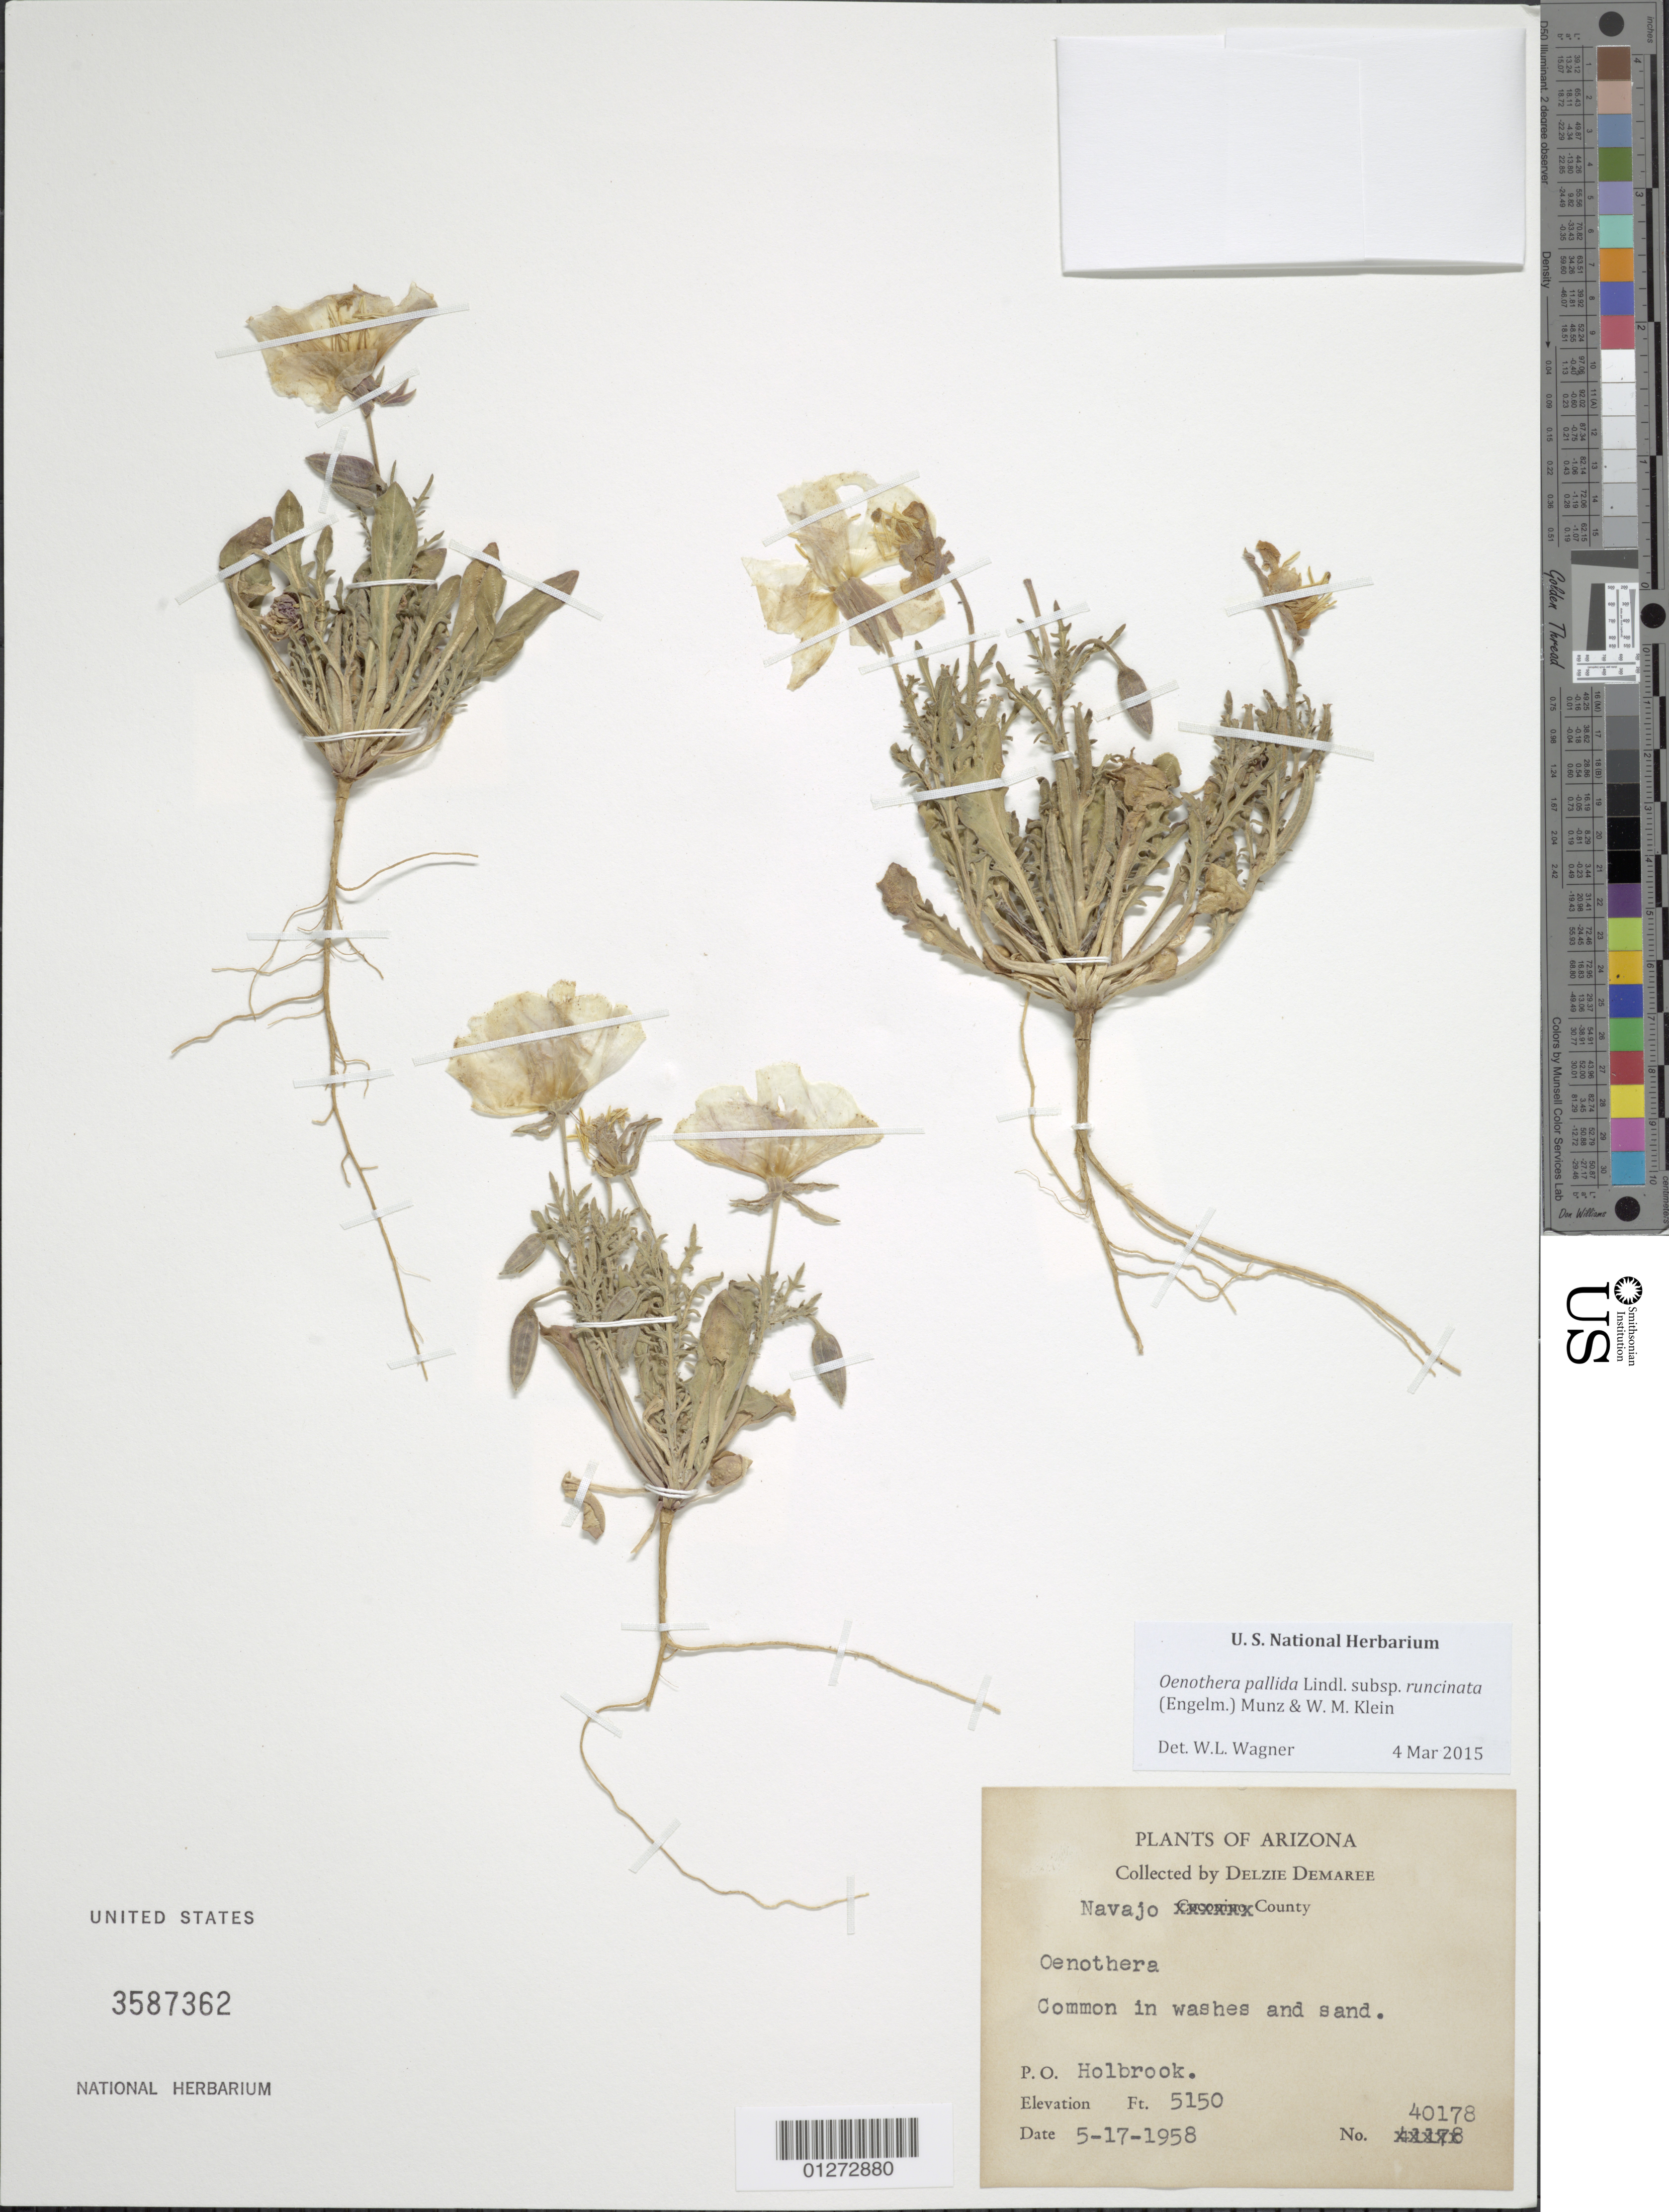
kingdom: Plantae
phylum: Tracheophyta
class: Magnoliopsida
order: Myrtales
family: Onagraceae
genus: Oenothera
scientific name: Oenothera pallida subsp. runcinata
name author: (Engelm.) Munz & W.M. Klein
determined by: Wagner, W. L., (BOT), Smithsonian Institution - National Museum of Natural History (UNITED STATES)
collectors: D. Demaree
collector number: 40178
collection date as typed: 5-17-1958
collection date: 1958-05-17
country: United States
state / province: Arizona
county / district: Navajo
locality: Holbrook.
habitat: Washes and sand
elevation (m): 1570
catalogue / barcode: US 3587362